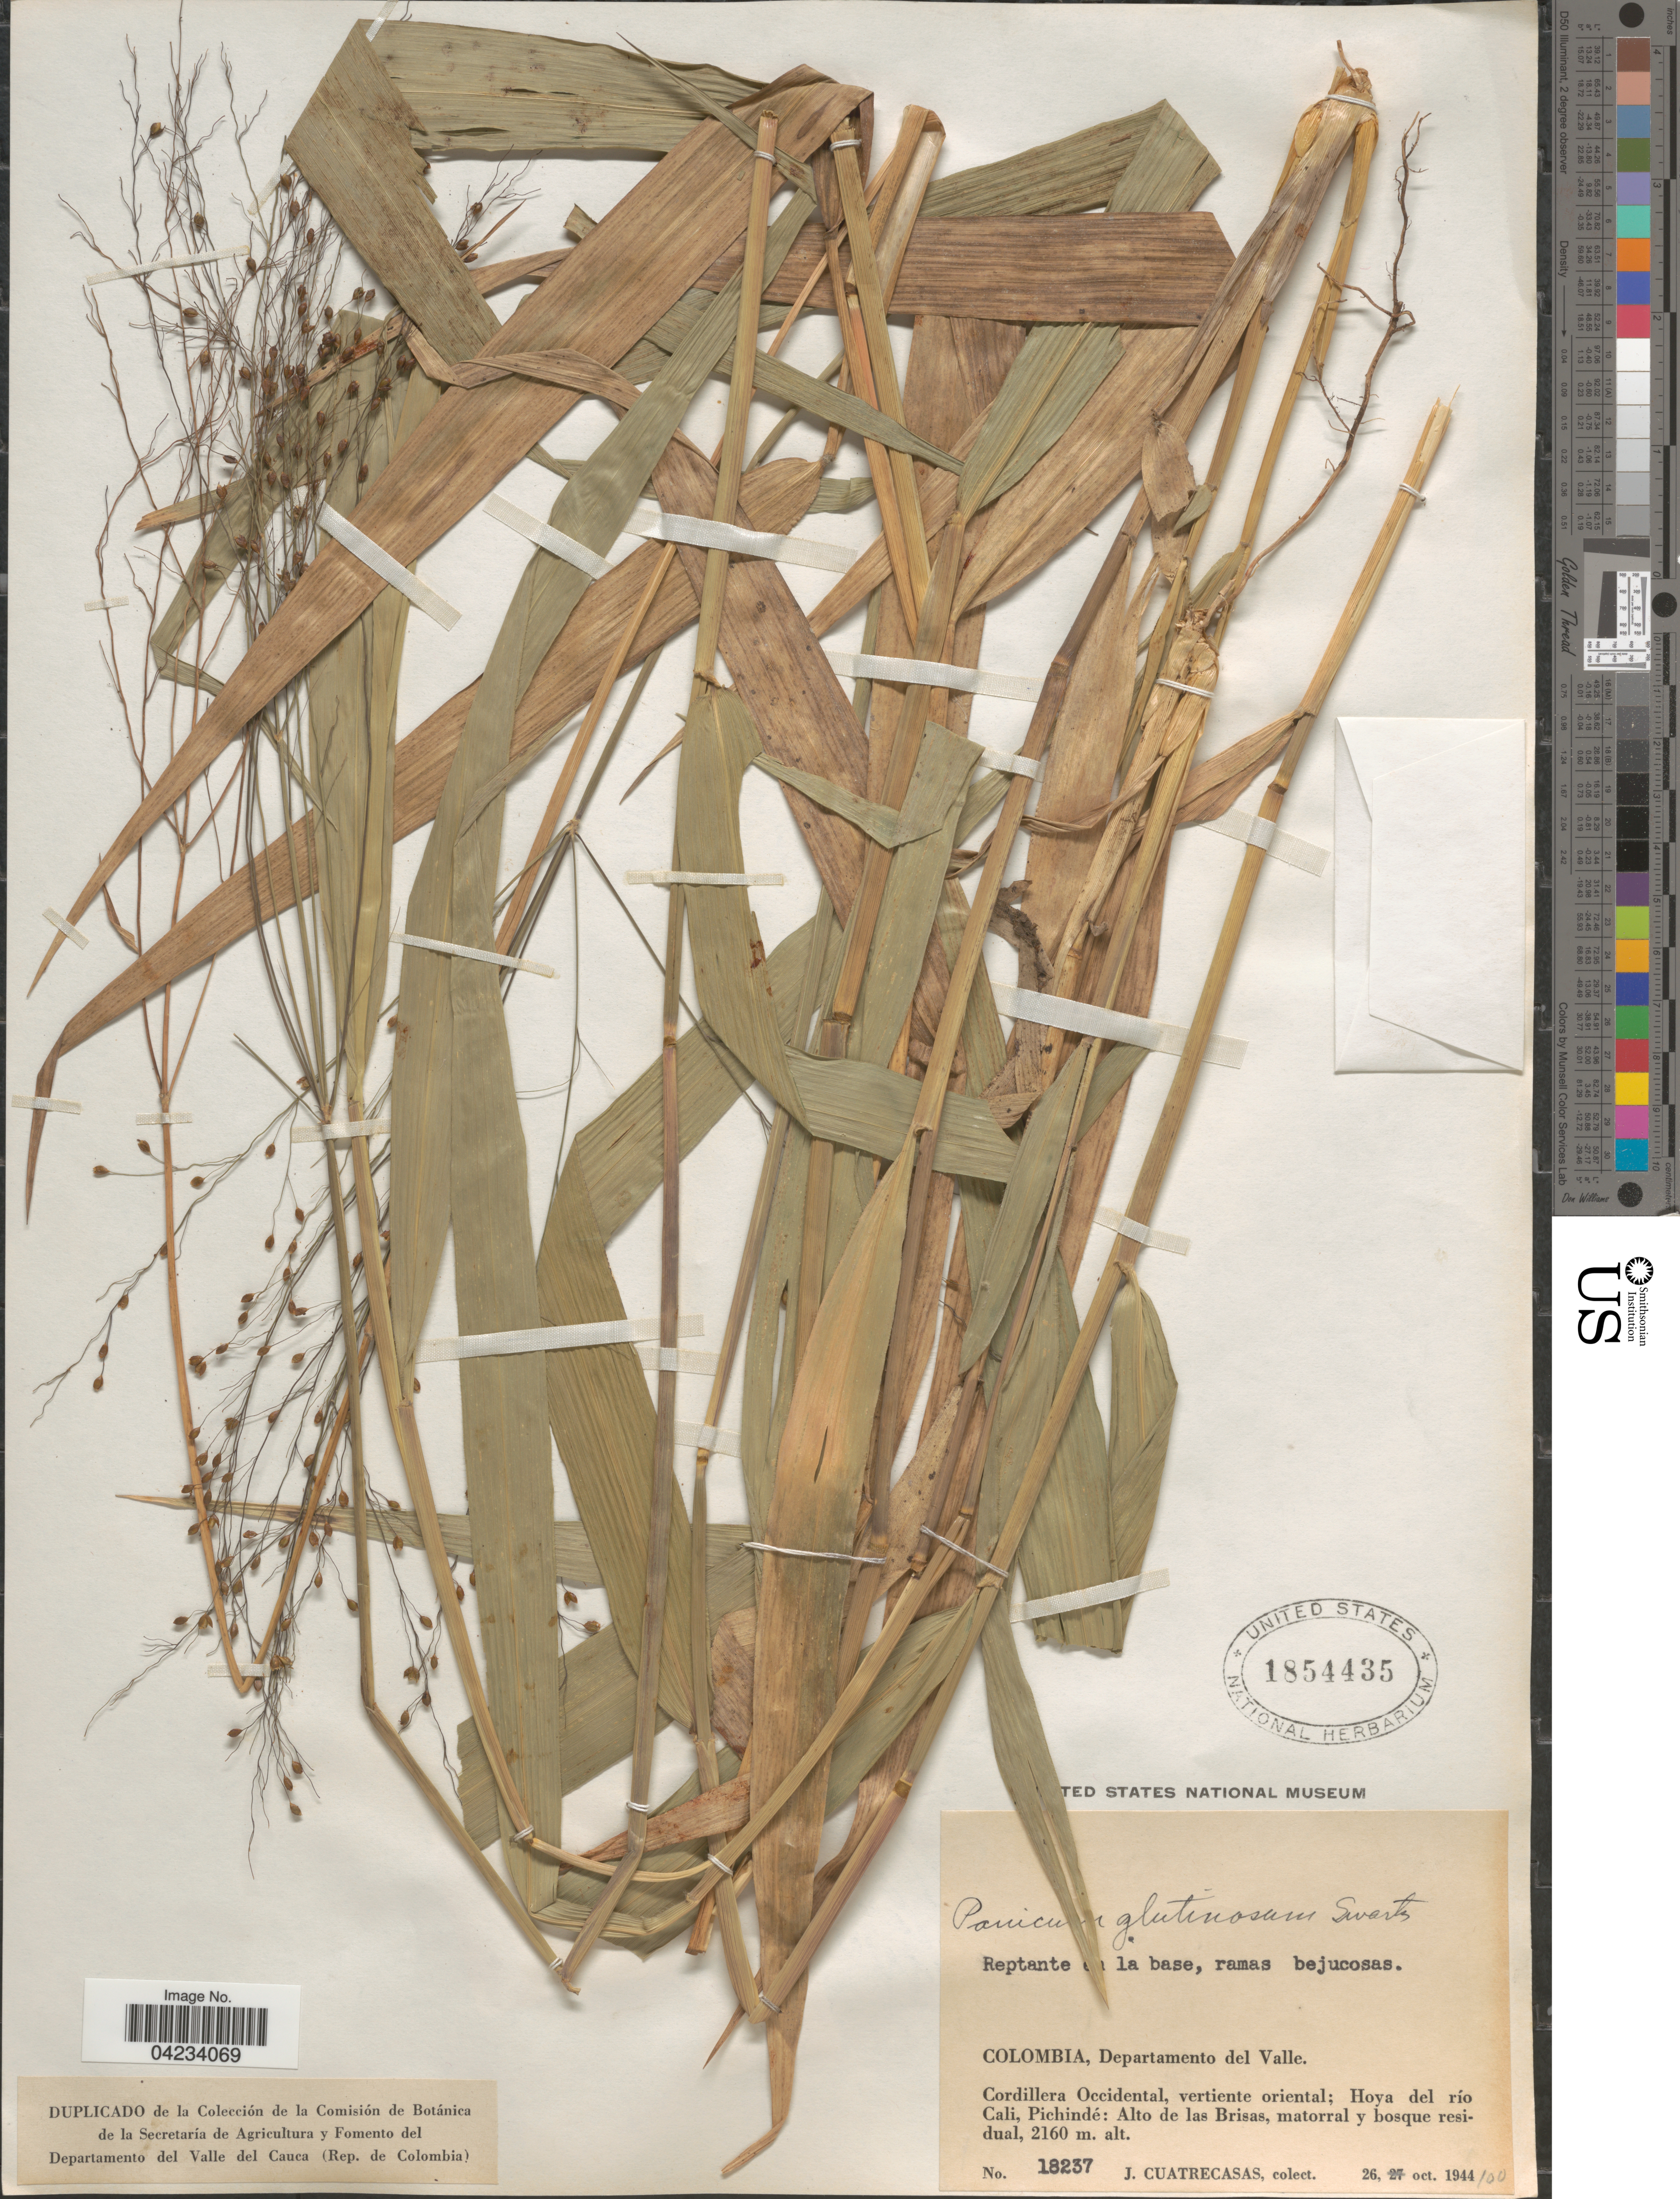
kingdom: Plantae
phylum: Tracheophyta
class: Liliopsida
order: Poales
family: Poaceae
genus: Homolepis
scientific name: Homolepis glutinosa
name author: (Sw.) Zuloaga & Soderstr.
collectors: J. Cuatrecasas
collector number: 18237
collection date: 1944-10-26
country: Colombia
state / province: Valle del Cauca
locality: Departamento del Valle. Cordillera Occidental, vertiente oriental; Hoya del río Cali, Pichindé: Alto de las Brisas.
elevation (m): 2160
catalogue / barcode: US 1854435